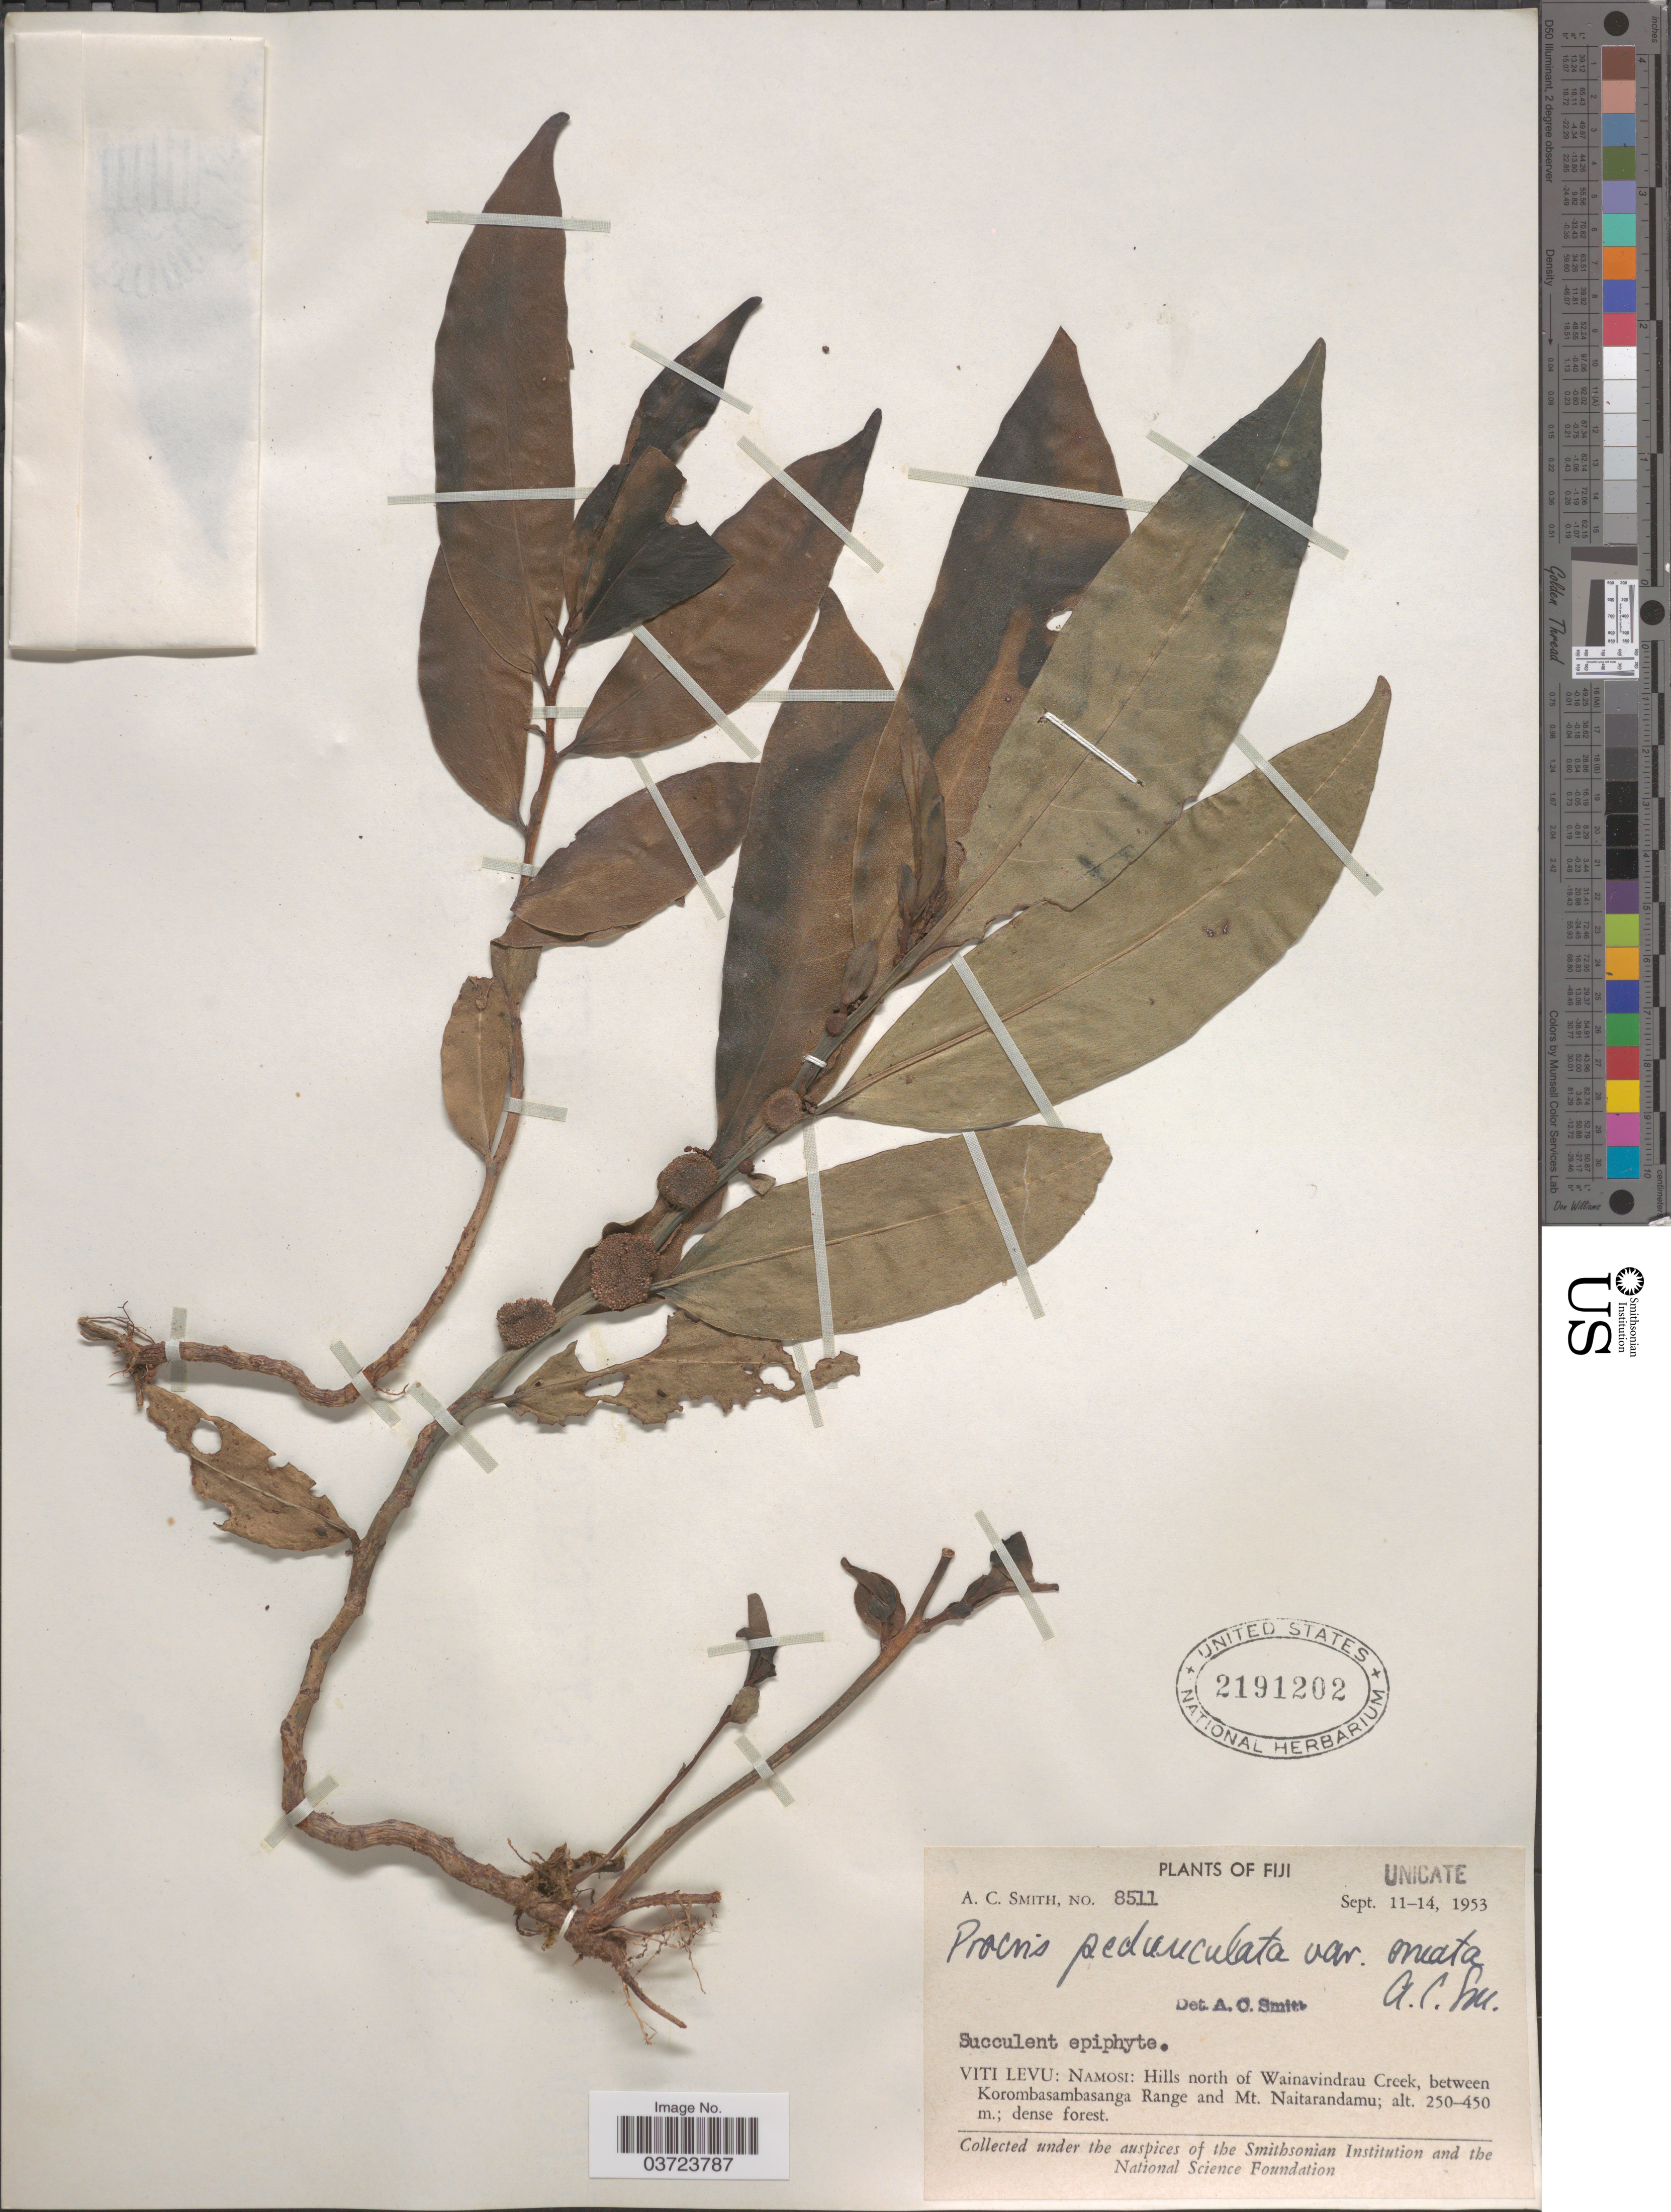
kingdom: Plantae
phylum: Tracheophyta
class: Magnoliopsida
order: Rosales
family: Urticaceae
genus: Procris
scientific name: Procris pedunculata var. ornata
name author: A.C. Sm.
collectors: A. C. Smith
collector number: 8511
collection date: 1953-09-11/1953-09-14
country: Fiji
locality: Viti Levu: Namosi: Hills north of Wainavindrau Creek, between Korombasambasanga Range and Mt. Naitarandamu.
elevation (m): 250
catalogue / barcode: US 2191202